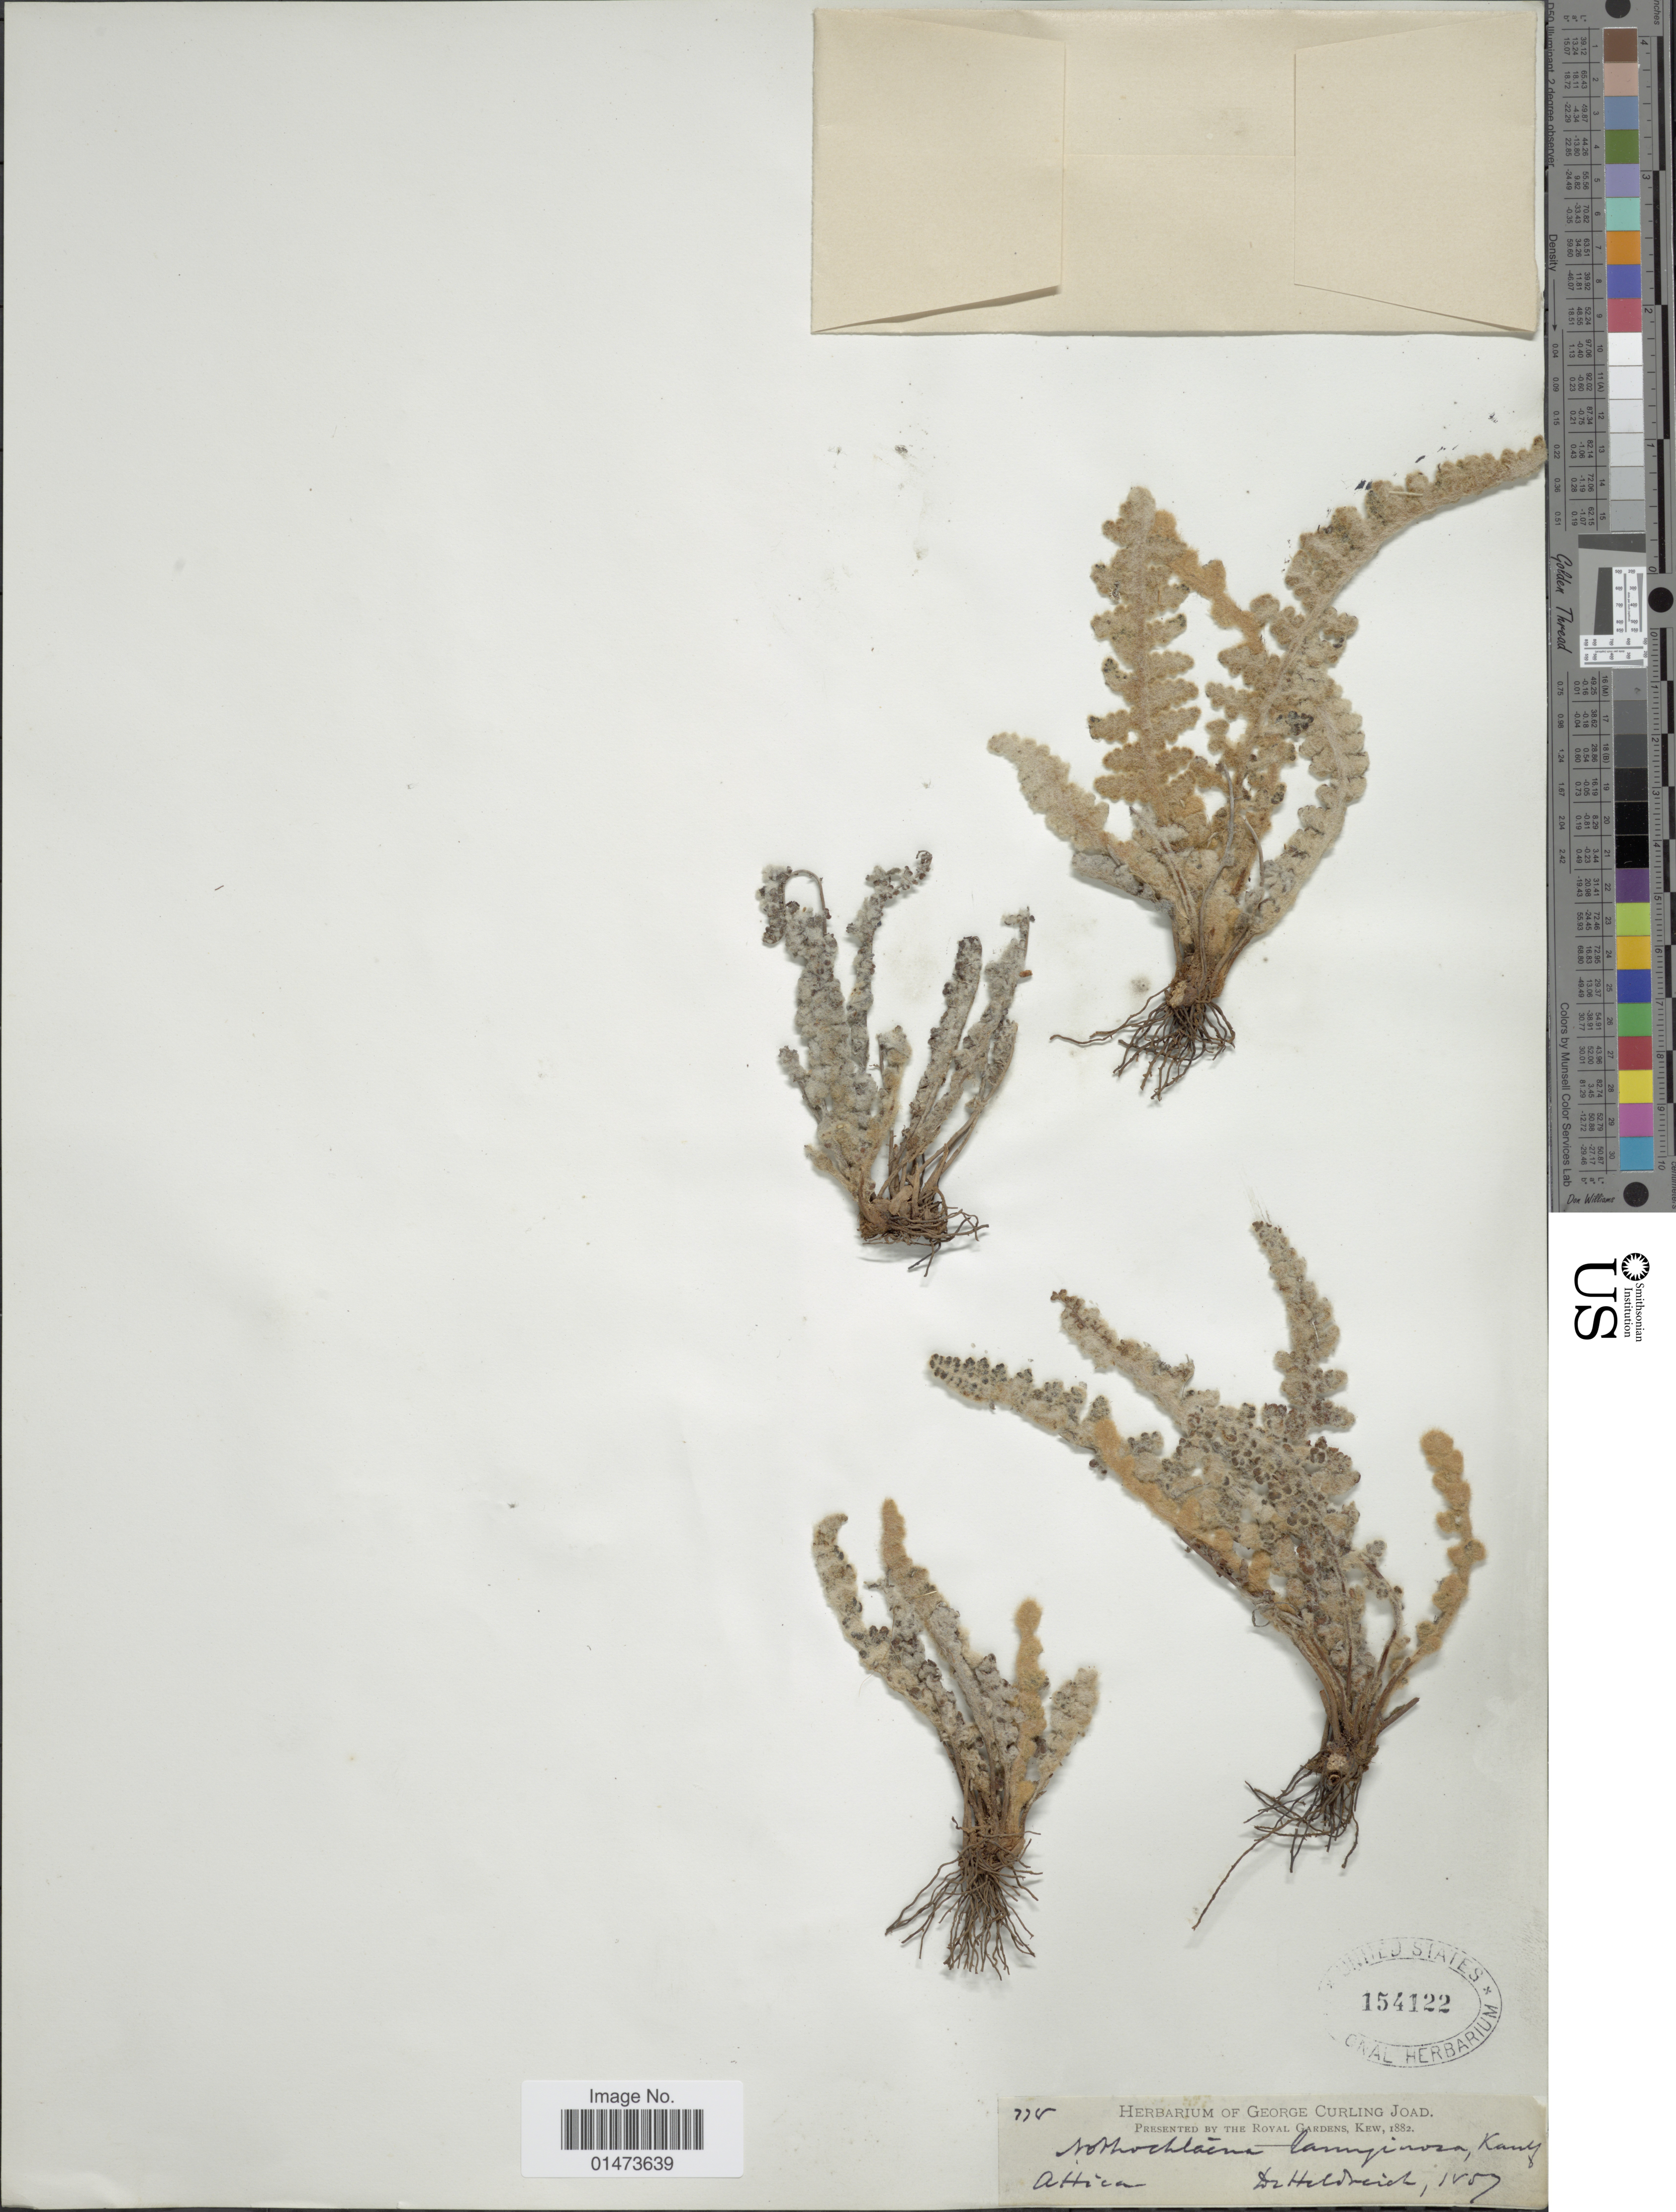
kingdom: Plantae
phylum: Tracheophyta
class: Polypodiopsida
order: Polypodiales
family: Pteridaceae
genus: Cosentinia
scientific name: Cosentinia vellea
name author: (Aiton) Tod.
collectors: Heldreich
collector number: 774*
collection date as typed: Transcribed d/m/y: /5/57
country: Greece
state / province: Attica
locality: Attica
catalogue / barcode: US 154122